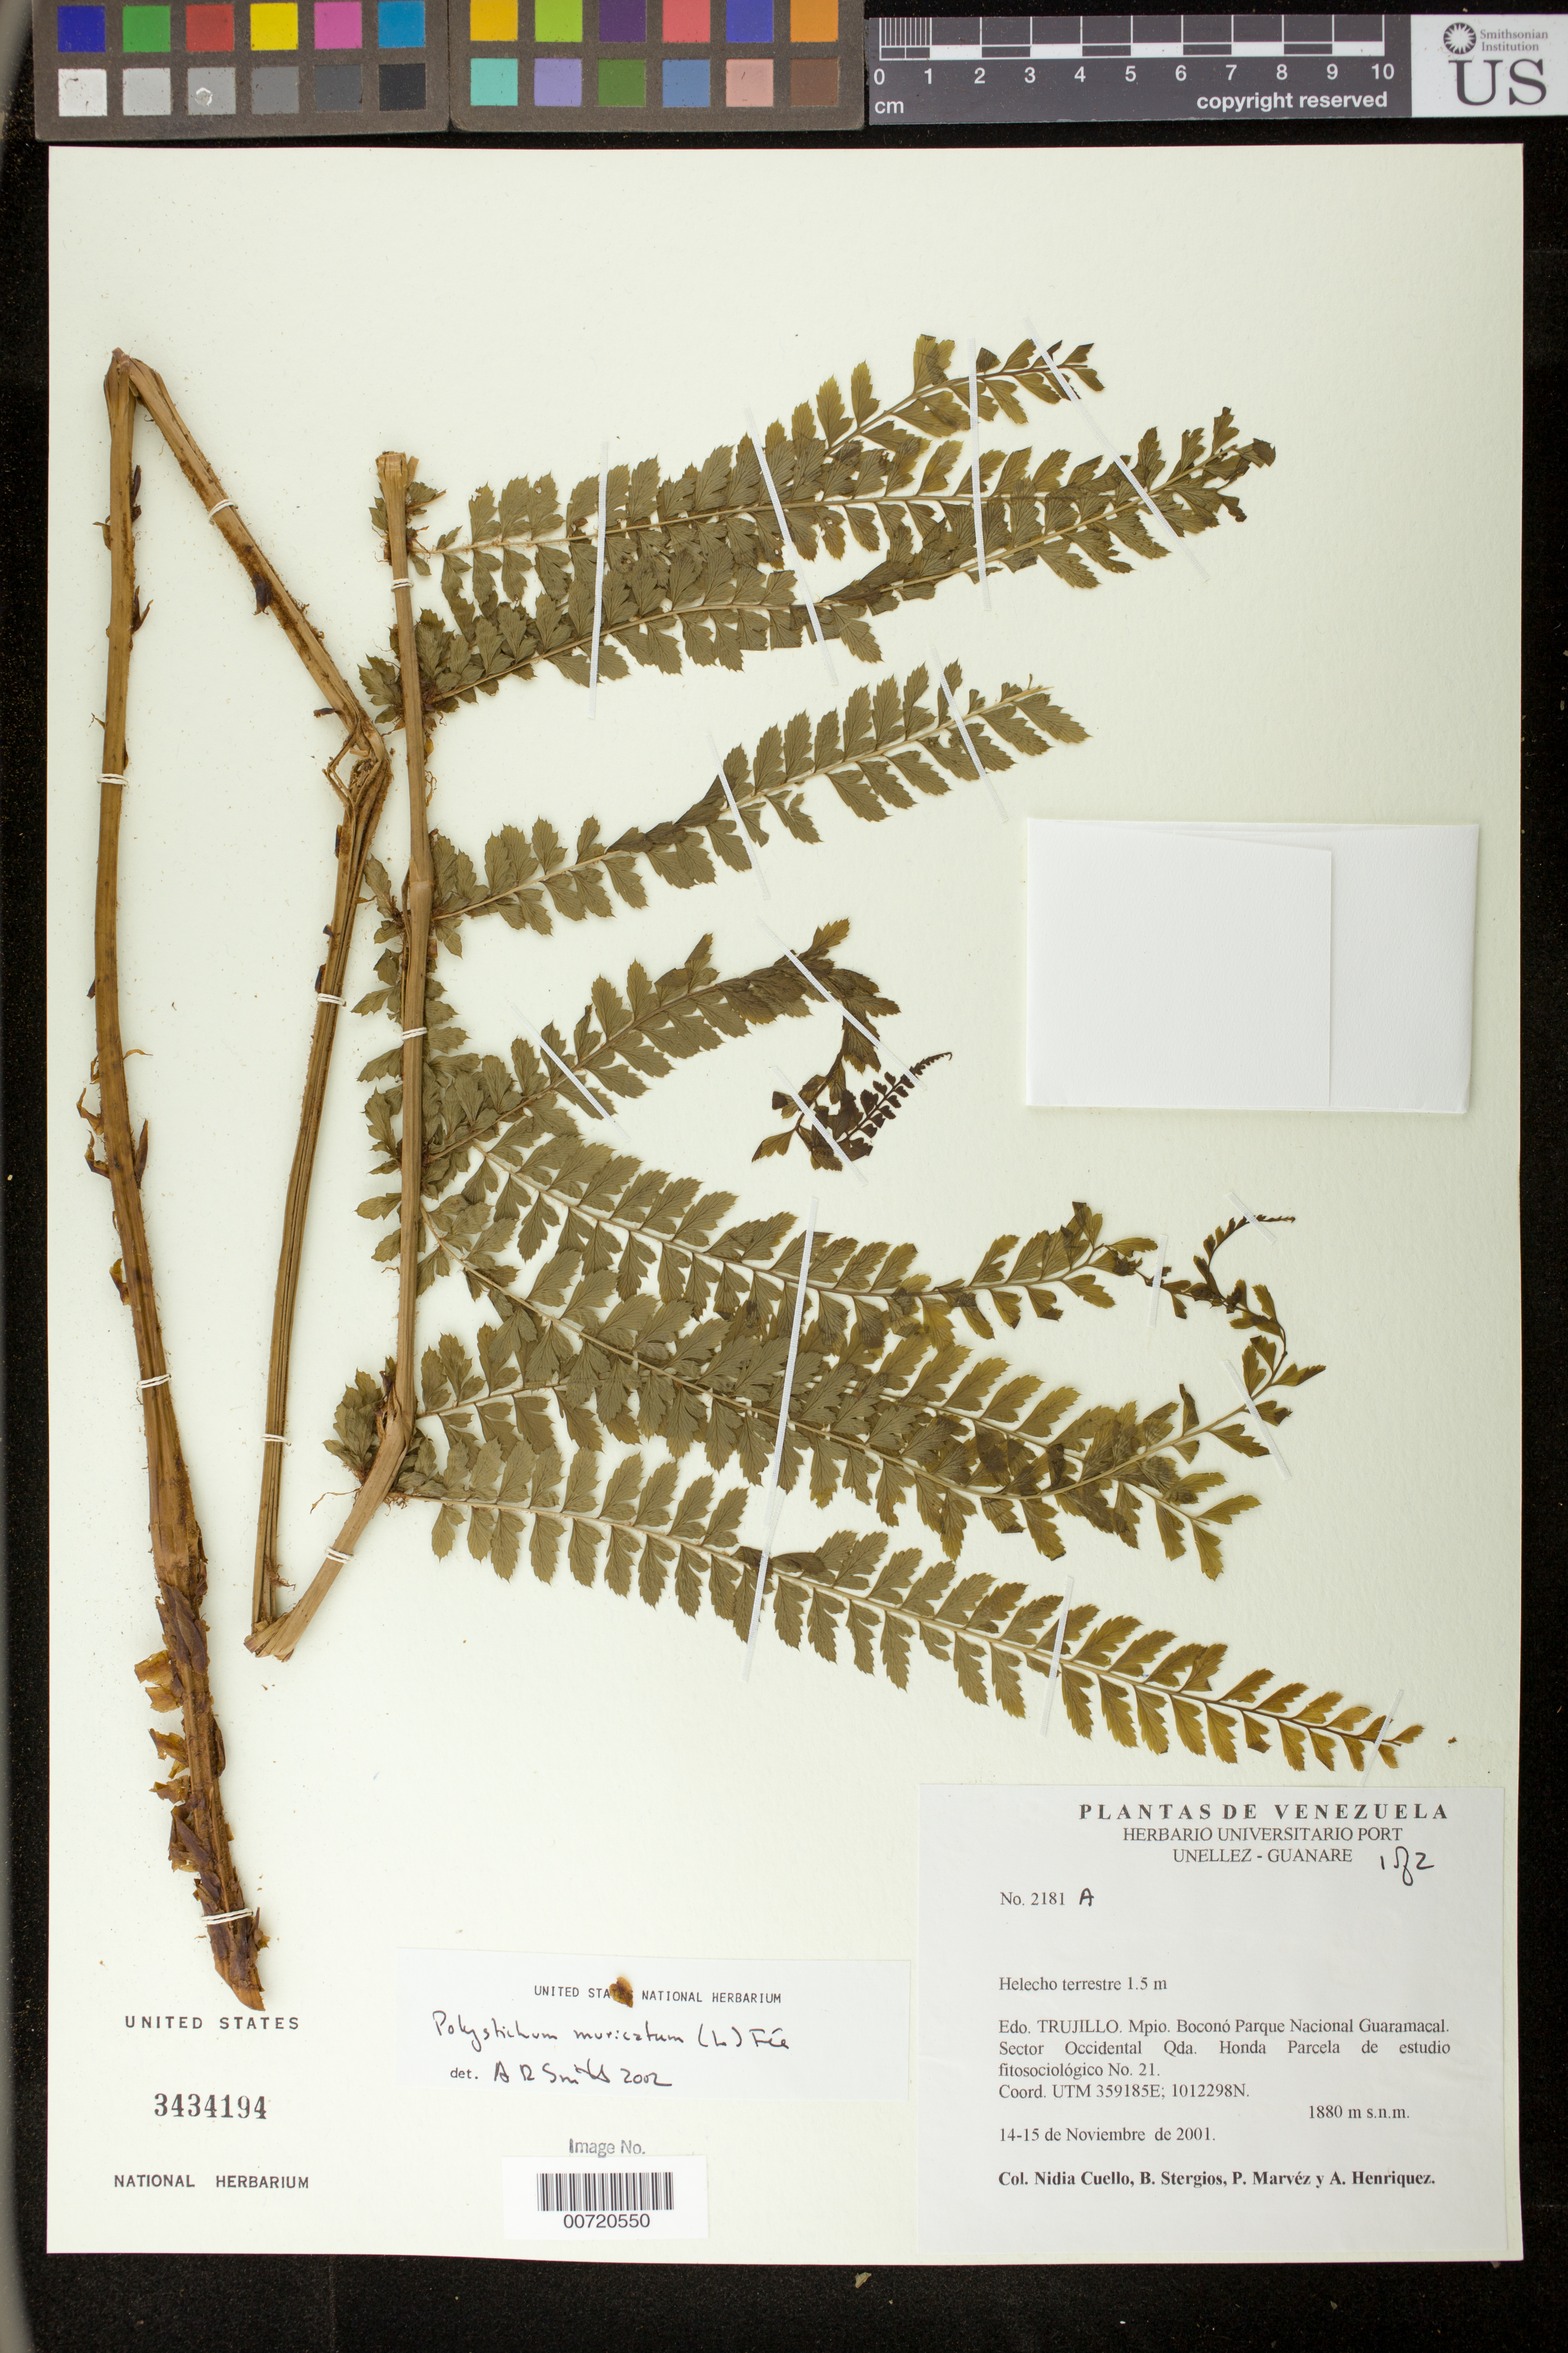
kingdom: Plantae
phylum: Tracheophyta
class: Polypodiopsida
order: Polypodiales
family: Dryopteridaceae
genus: Polystichum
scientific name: Polystichum muricatum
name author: (L.) Fée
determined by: Smith, Alan R., (UC)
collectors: N. L. Cuello, B. G. Stergios, P. Marvéz & A. Henriquez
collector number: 2181A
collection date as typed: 14 Nov 2001 to 15 Nov 2001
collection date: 2001-11-14/2001-11-15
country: Venezuela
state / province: Trujillo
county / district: Boconó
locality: Parque Nacional Guaramacal. Sector occidental Qda. Honda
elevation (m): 1880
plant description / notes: PORT, US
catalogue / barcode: US 3434194